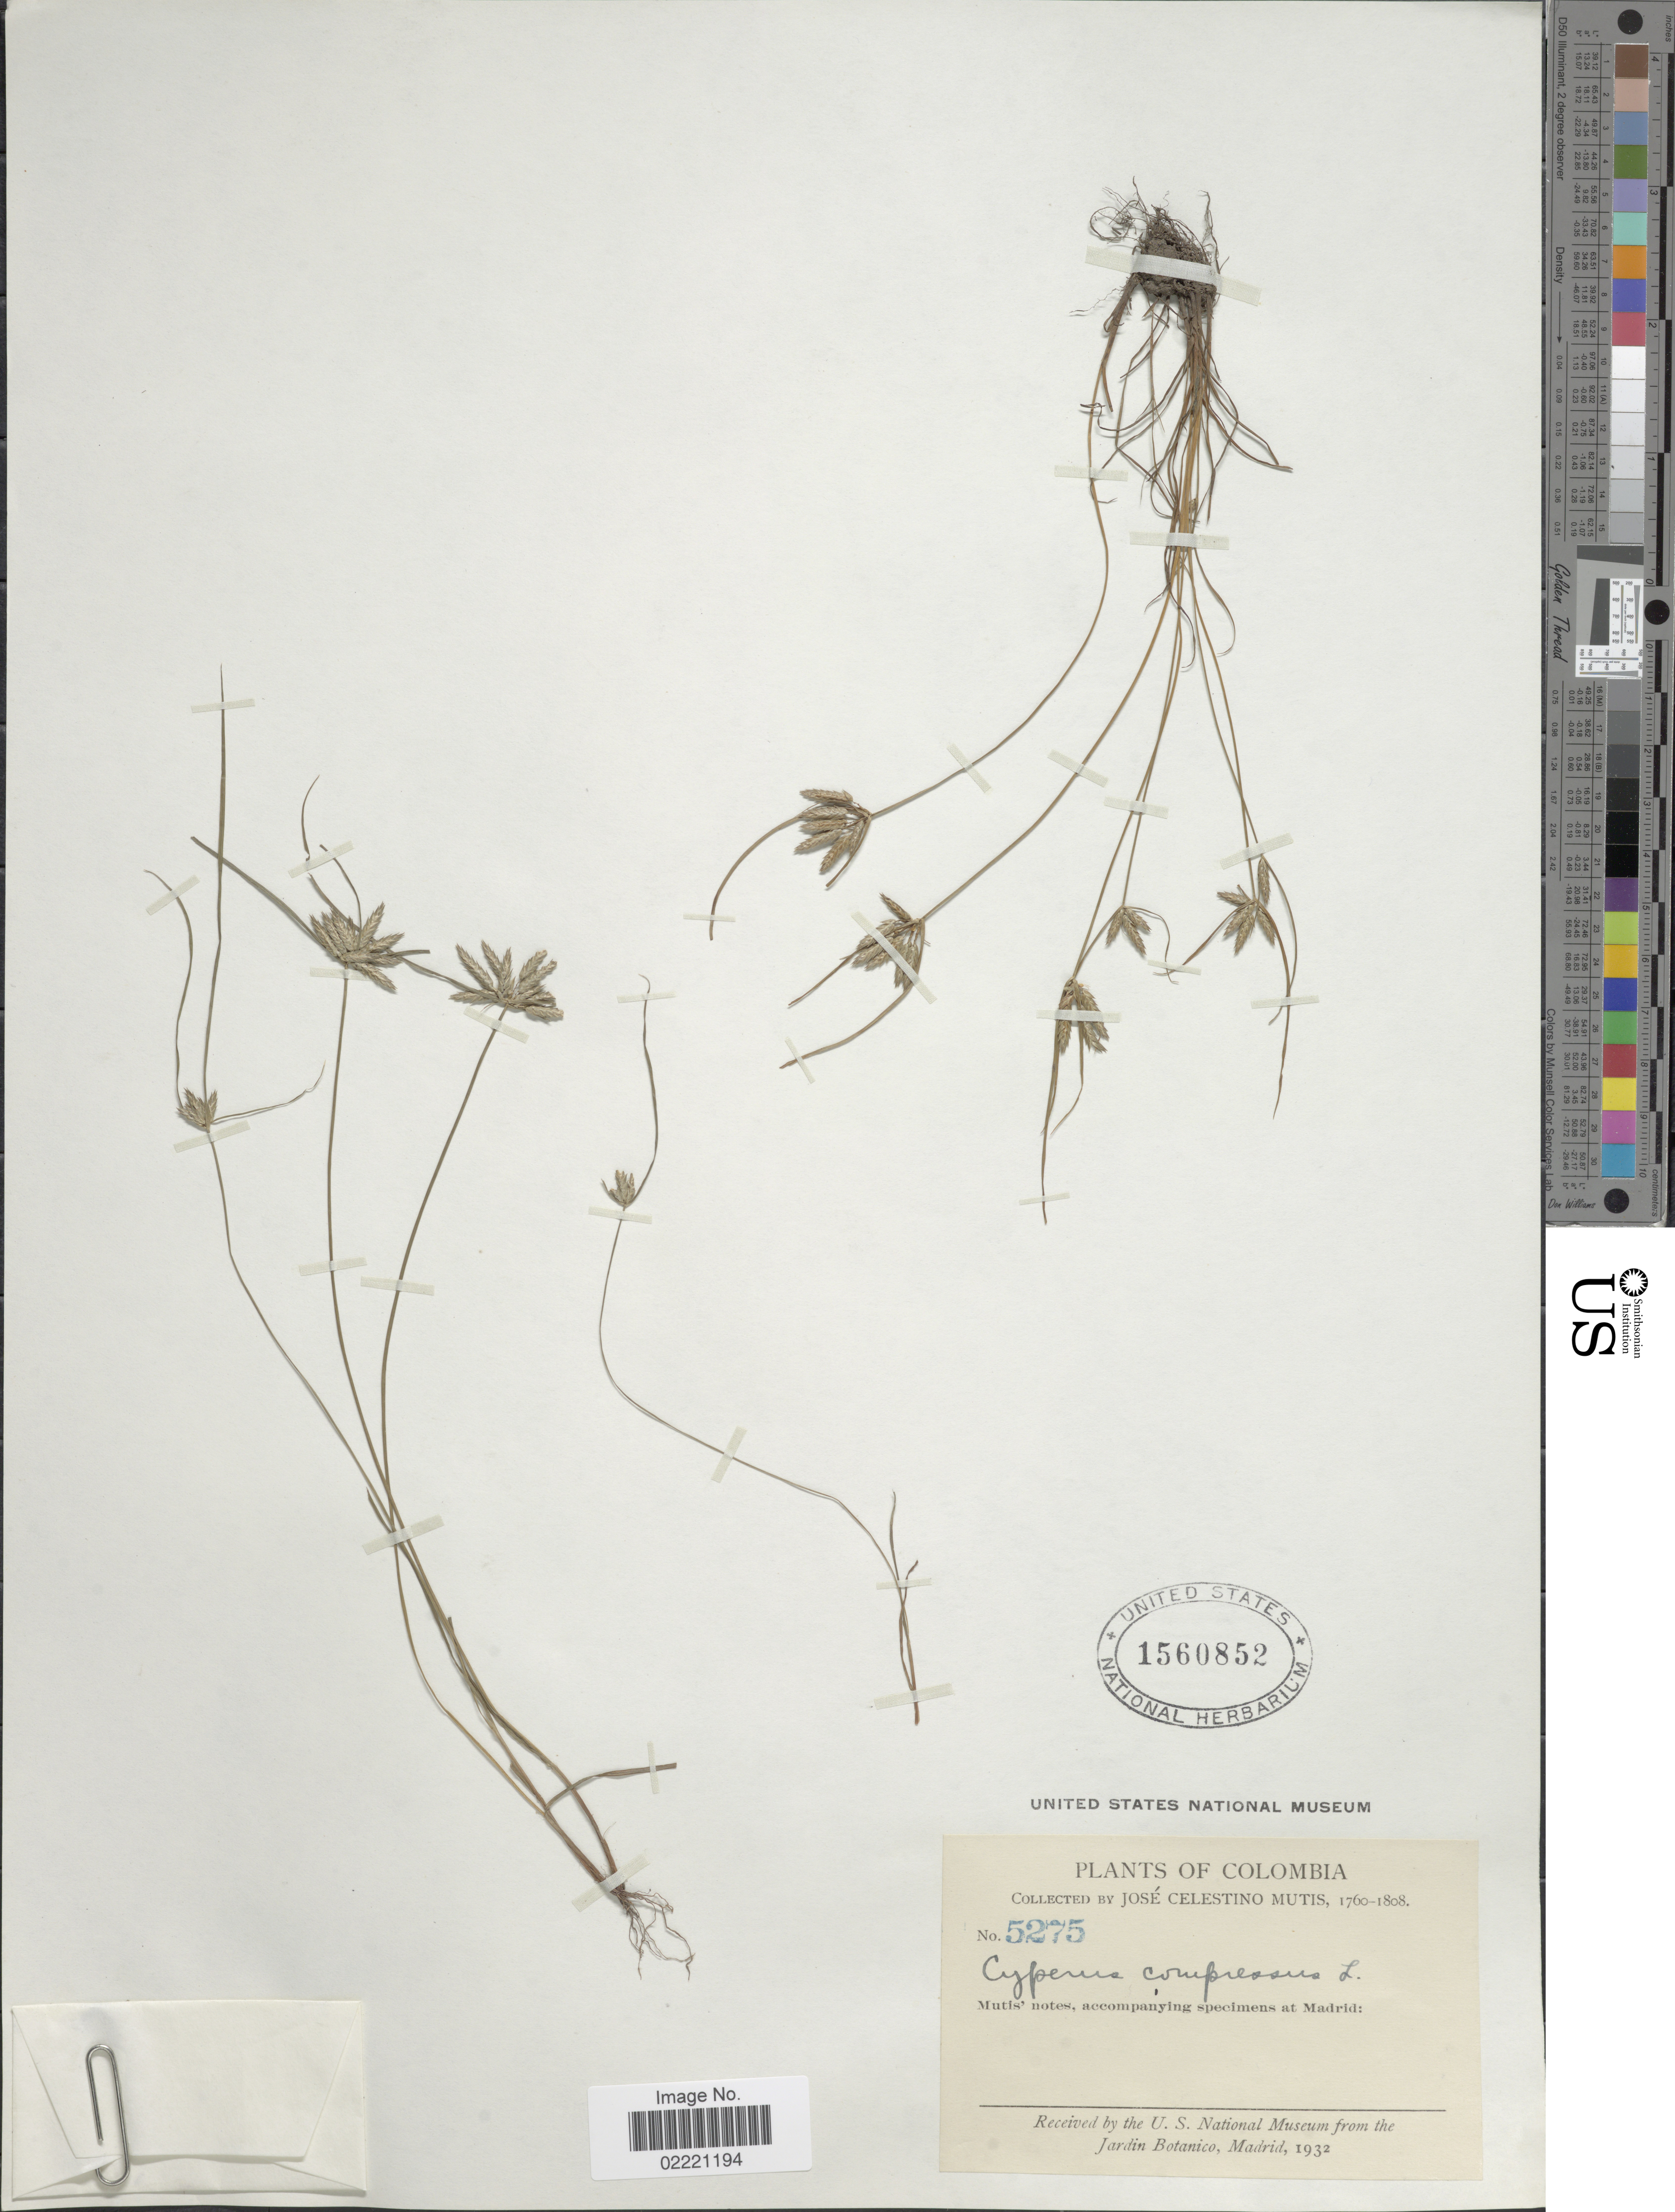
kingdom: Plantae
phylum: Tracheophyta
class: Liliopsida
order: Poales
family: Cyperaceae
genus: Cyperus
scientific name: Cyperus compressus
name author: L.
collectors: J. C. B. Mutis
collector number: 5275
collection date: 1760/1808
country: Colombia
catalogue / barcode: US 1560852